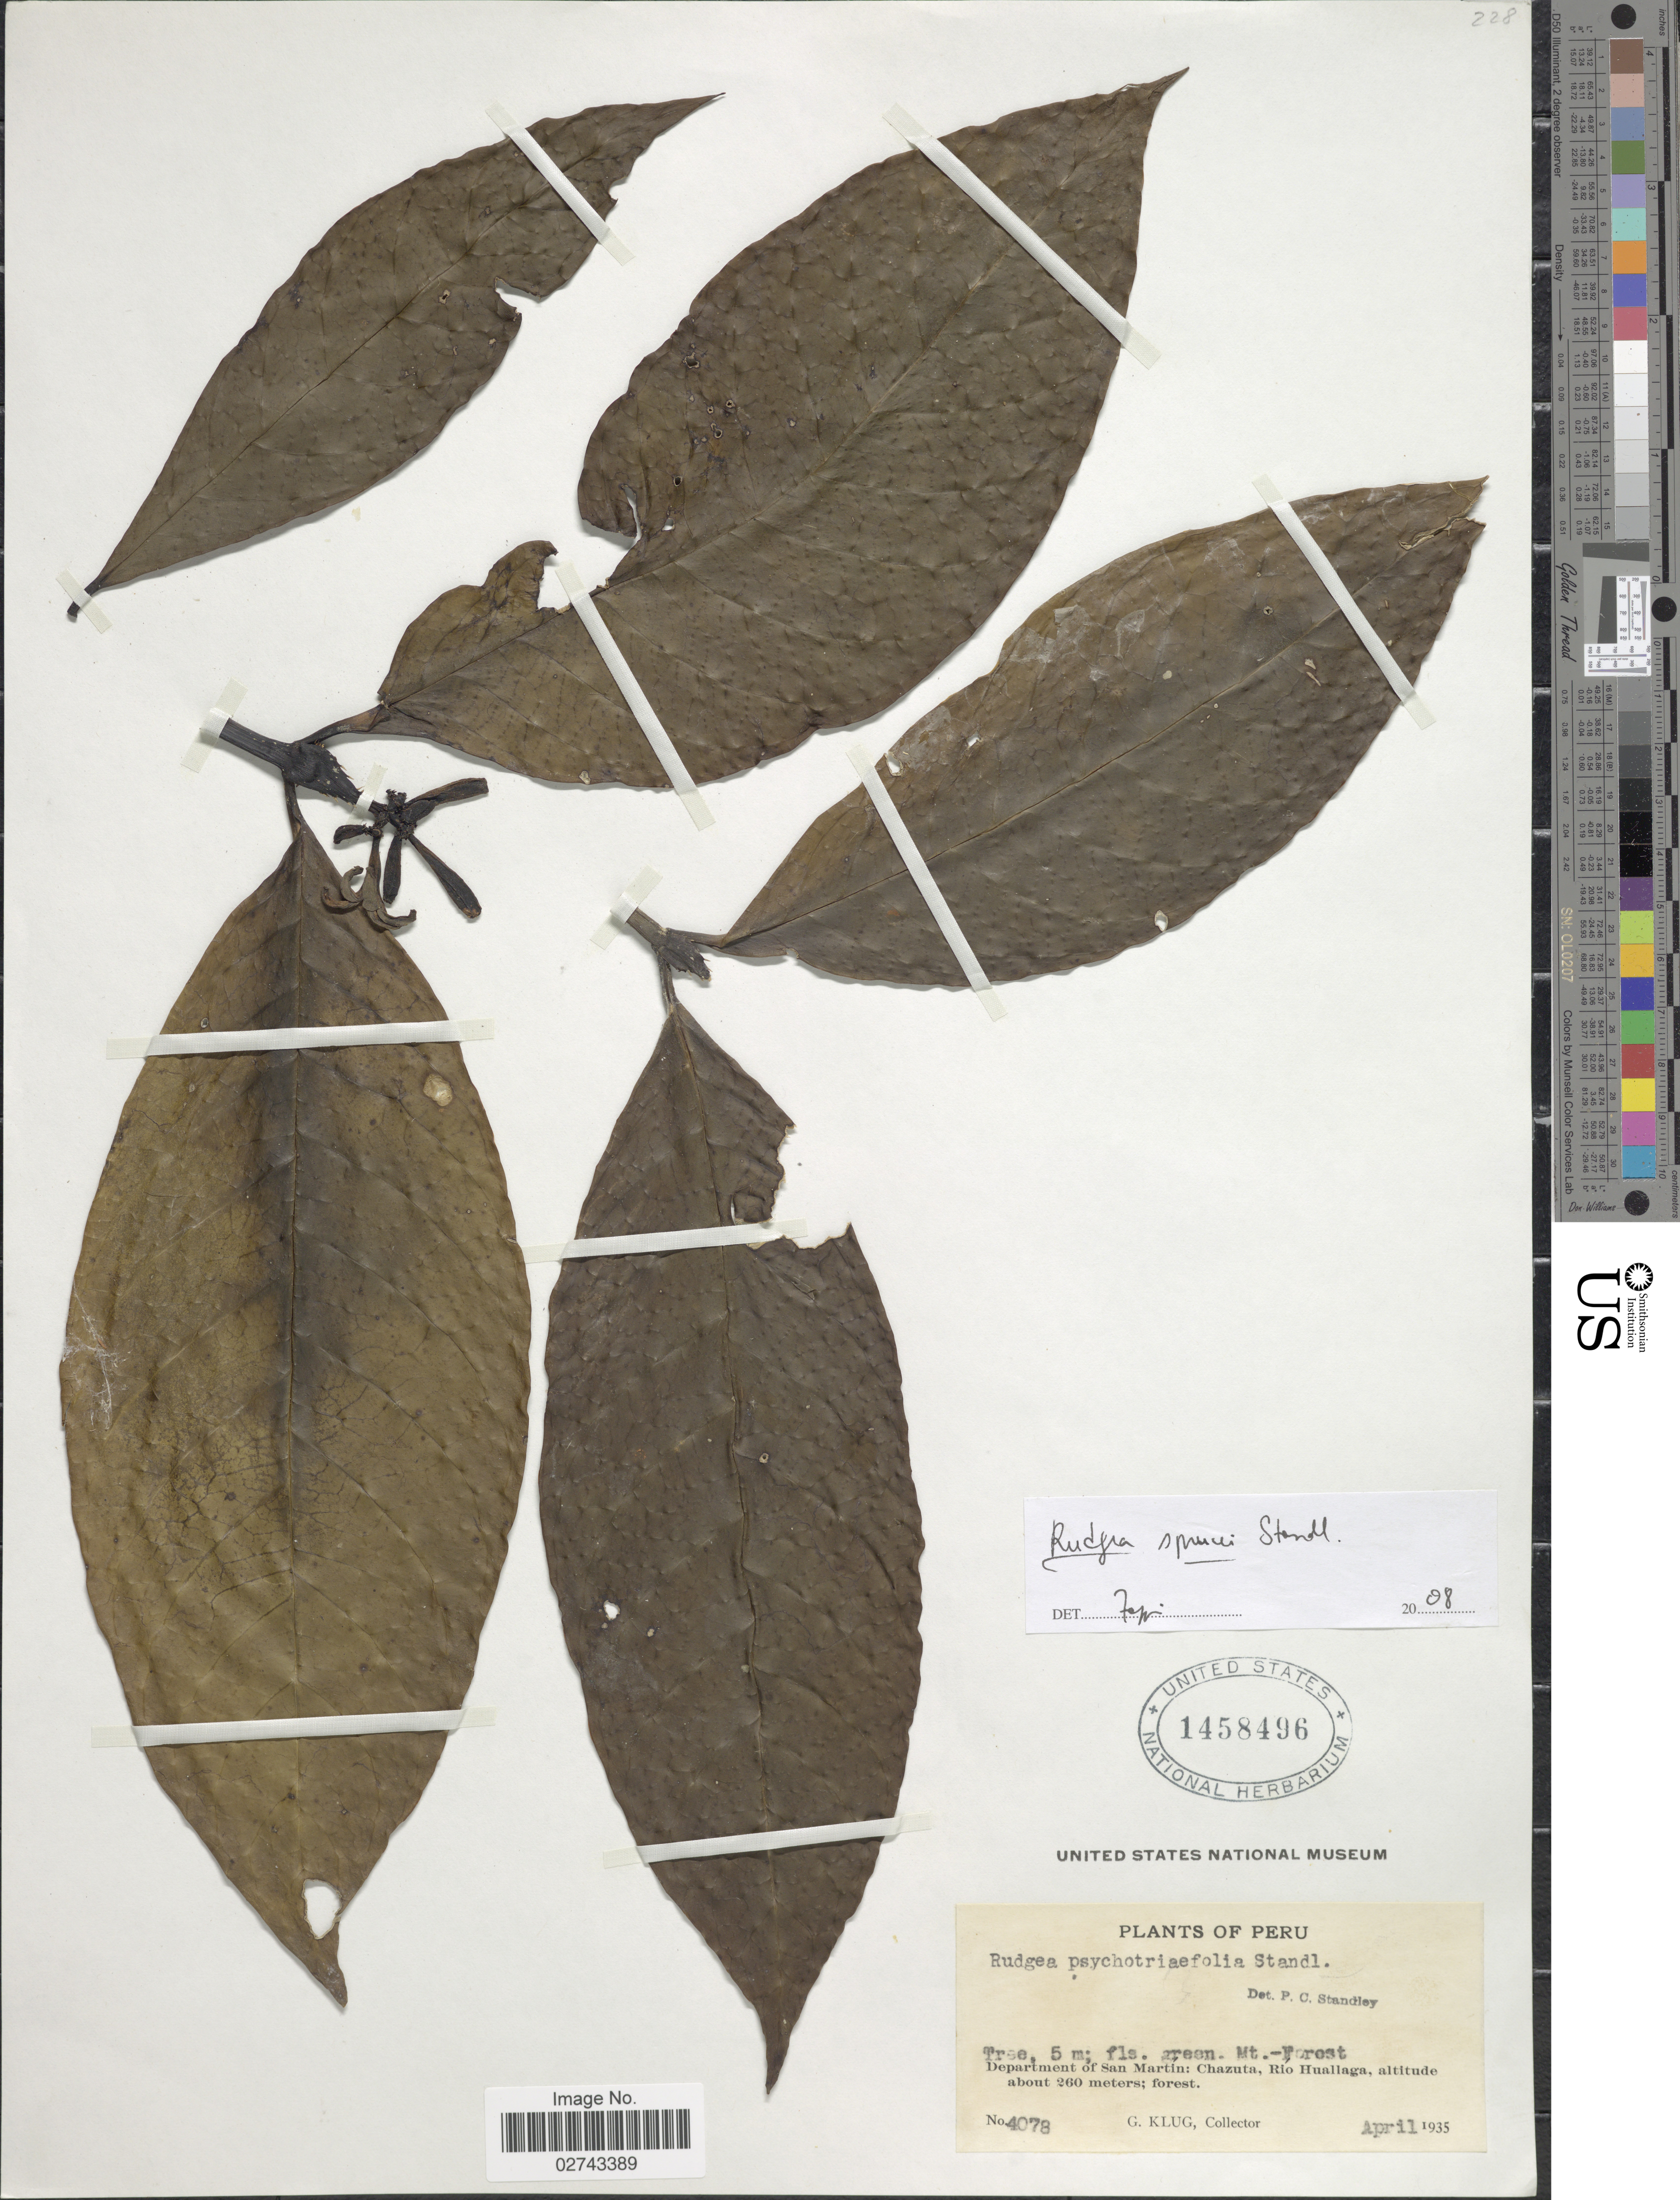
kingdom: Plantae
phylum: Tracheophyta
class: Magnoliopsida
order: Gentianales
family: Rubiaceae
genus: Rudgea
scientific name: Rudgea sprucei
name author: Standl.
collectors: G. Klug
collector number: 4078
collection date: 1935-04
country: Peru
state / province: San Martín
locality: Mt.Forest, Chazuta, Rio Huallaga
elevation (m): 260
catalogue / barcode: US 1458496